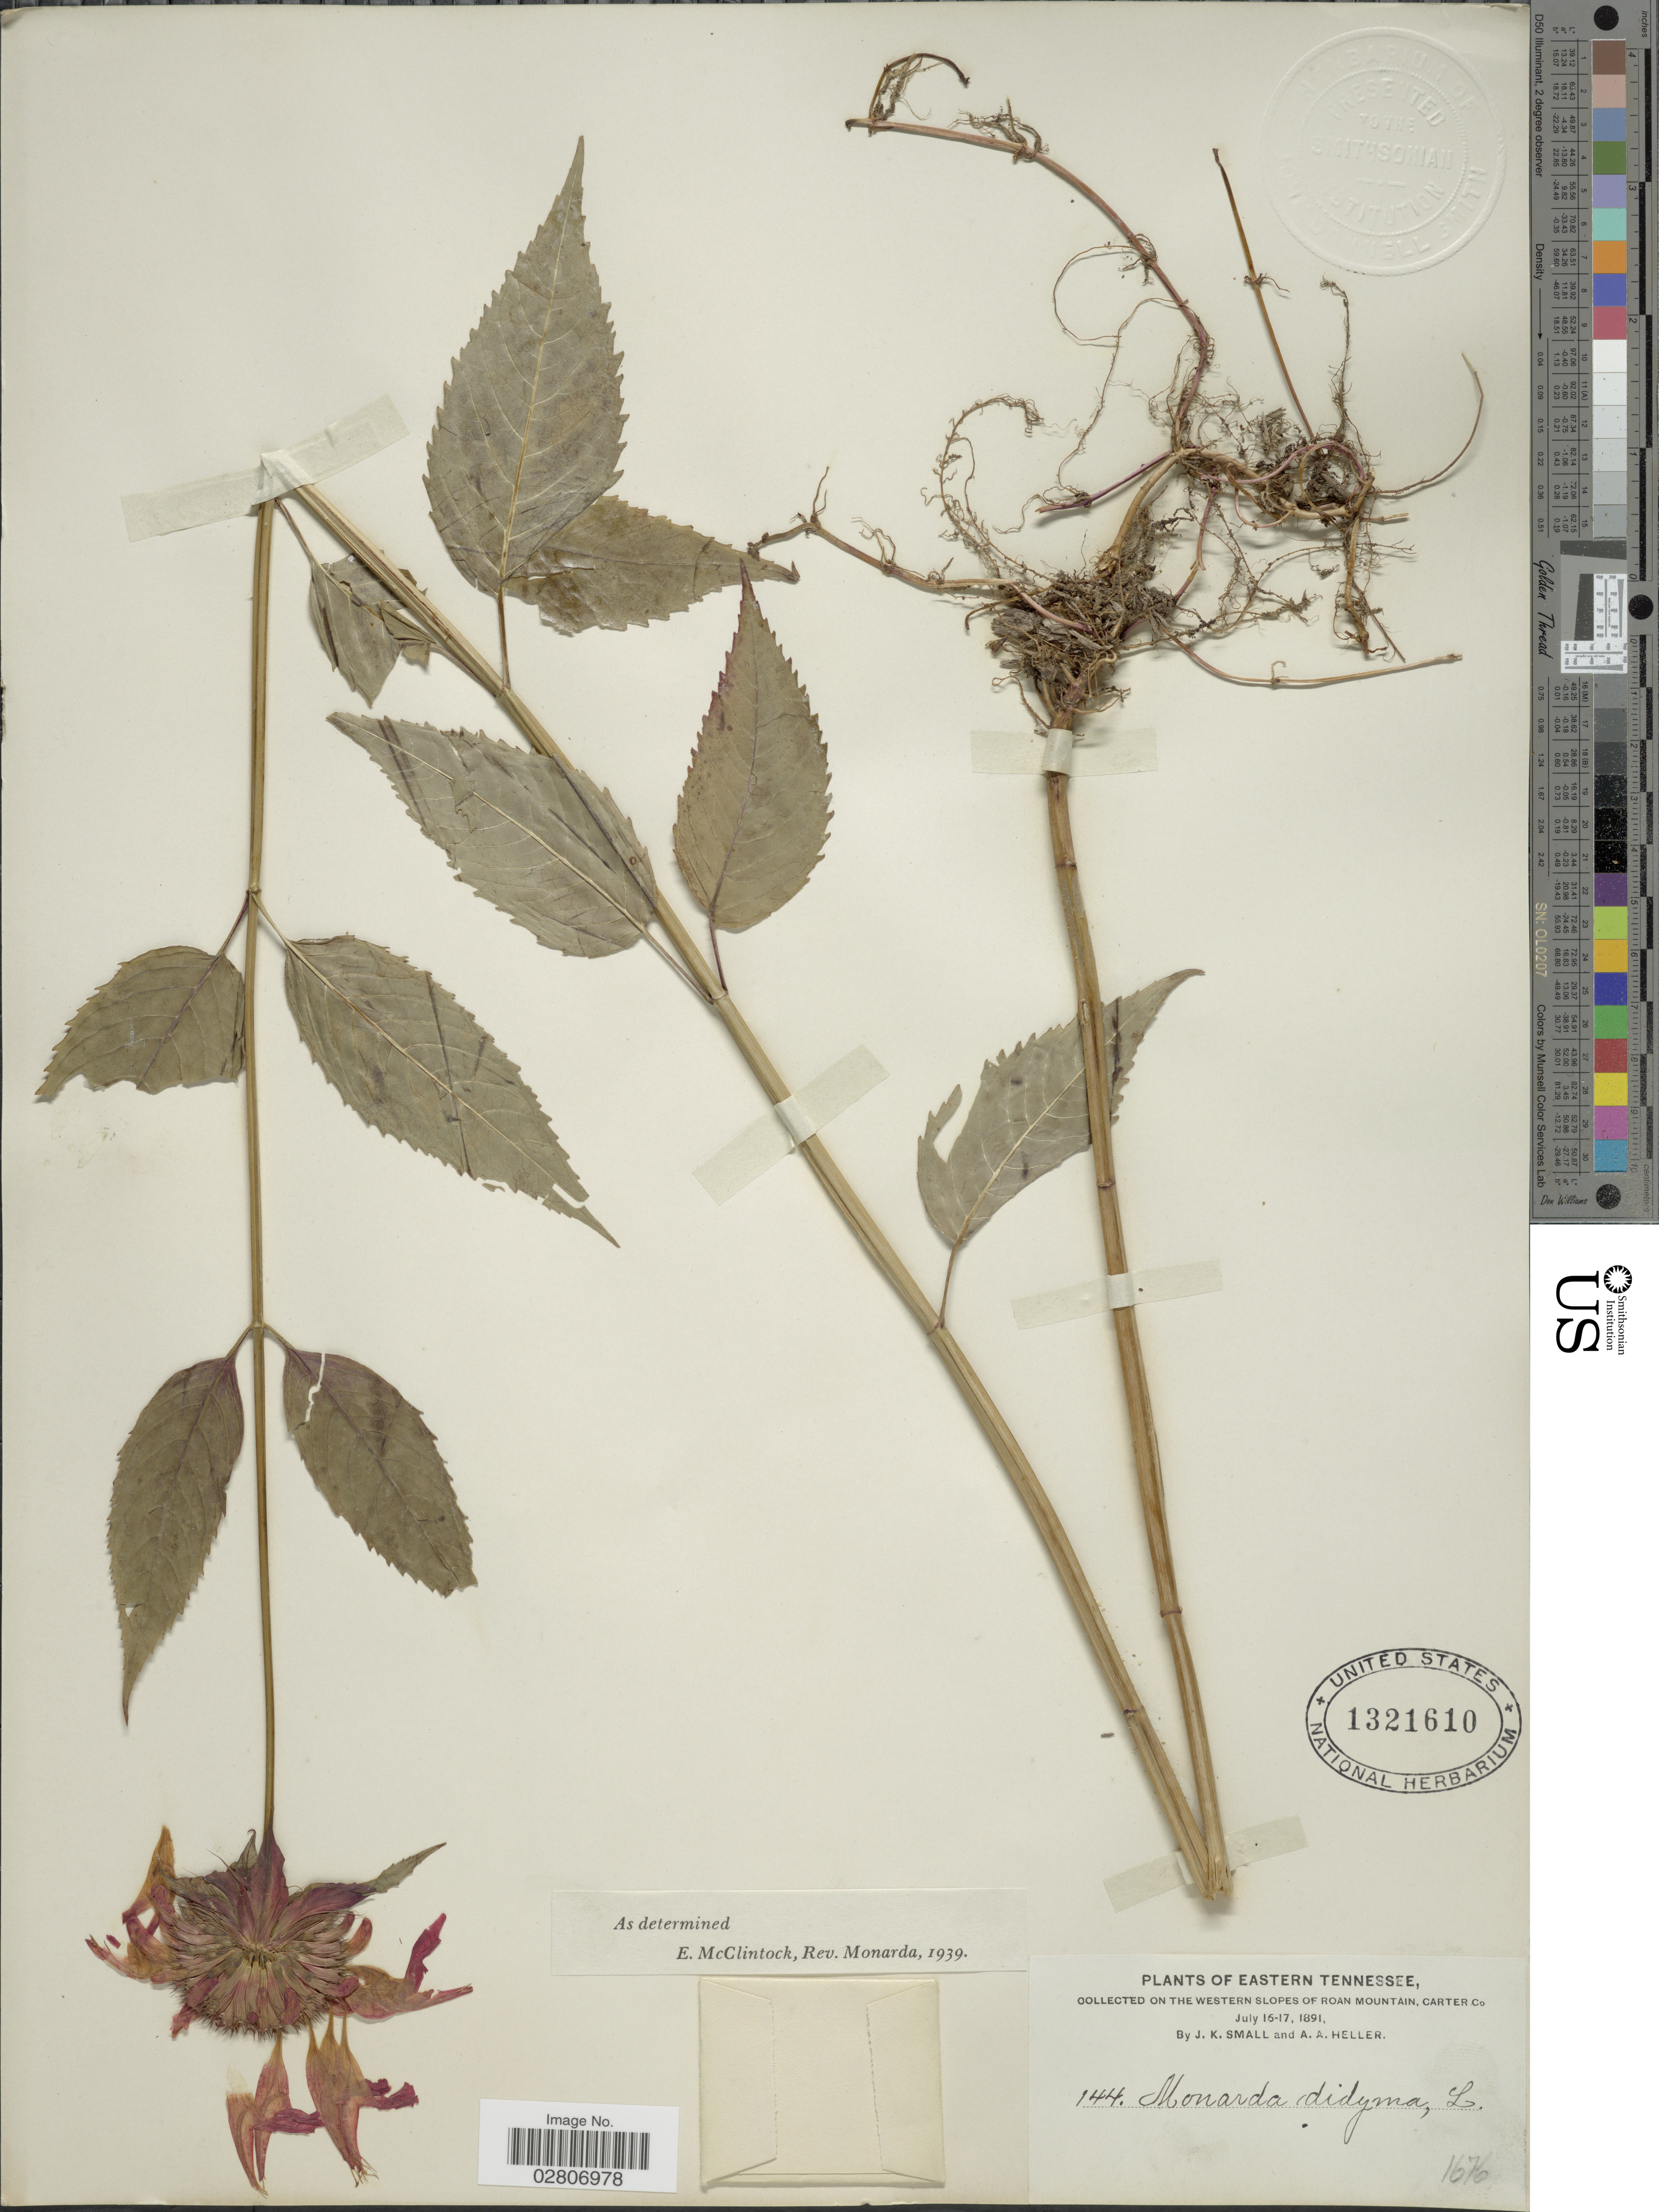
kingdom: Plantae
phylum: Tracheophyta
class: Magnoliopsida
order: Lamiales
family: Lamiaceae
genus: Monarda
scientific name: Monarda didyma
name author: L.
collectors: J. K. Small & A. A. Heller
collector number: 144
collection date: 1891-07-16/1891-07-17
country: United States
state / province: Tennessee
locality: Eastern Tennessee, on the western slopes of Roan Mountain, Carter Co.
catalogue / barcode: US 1321610